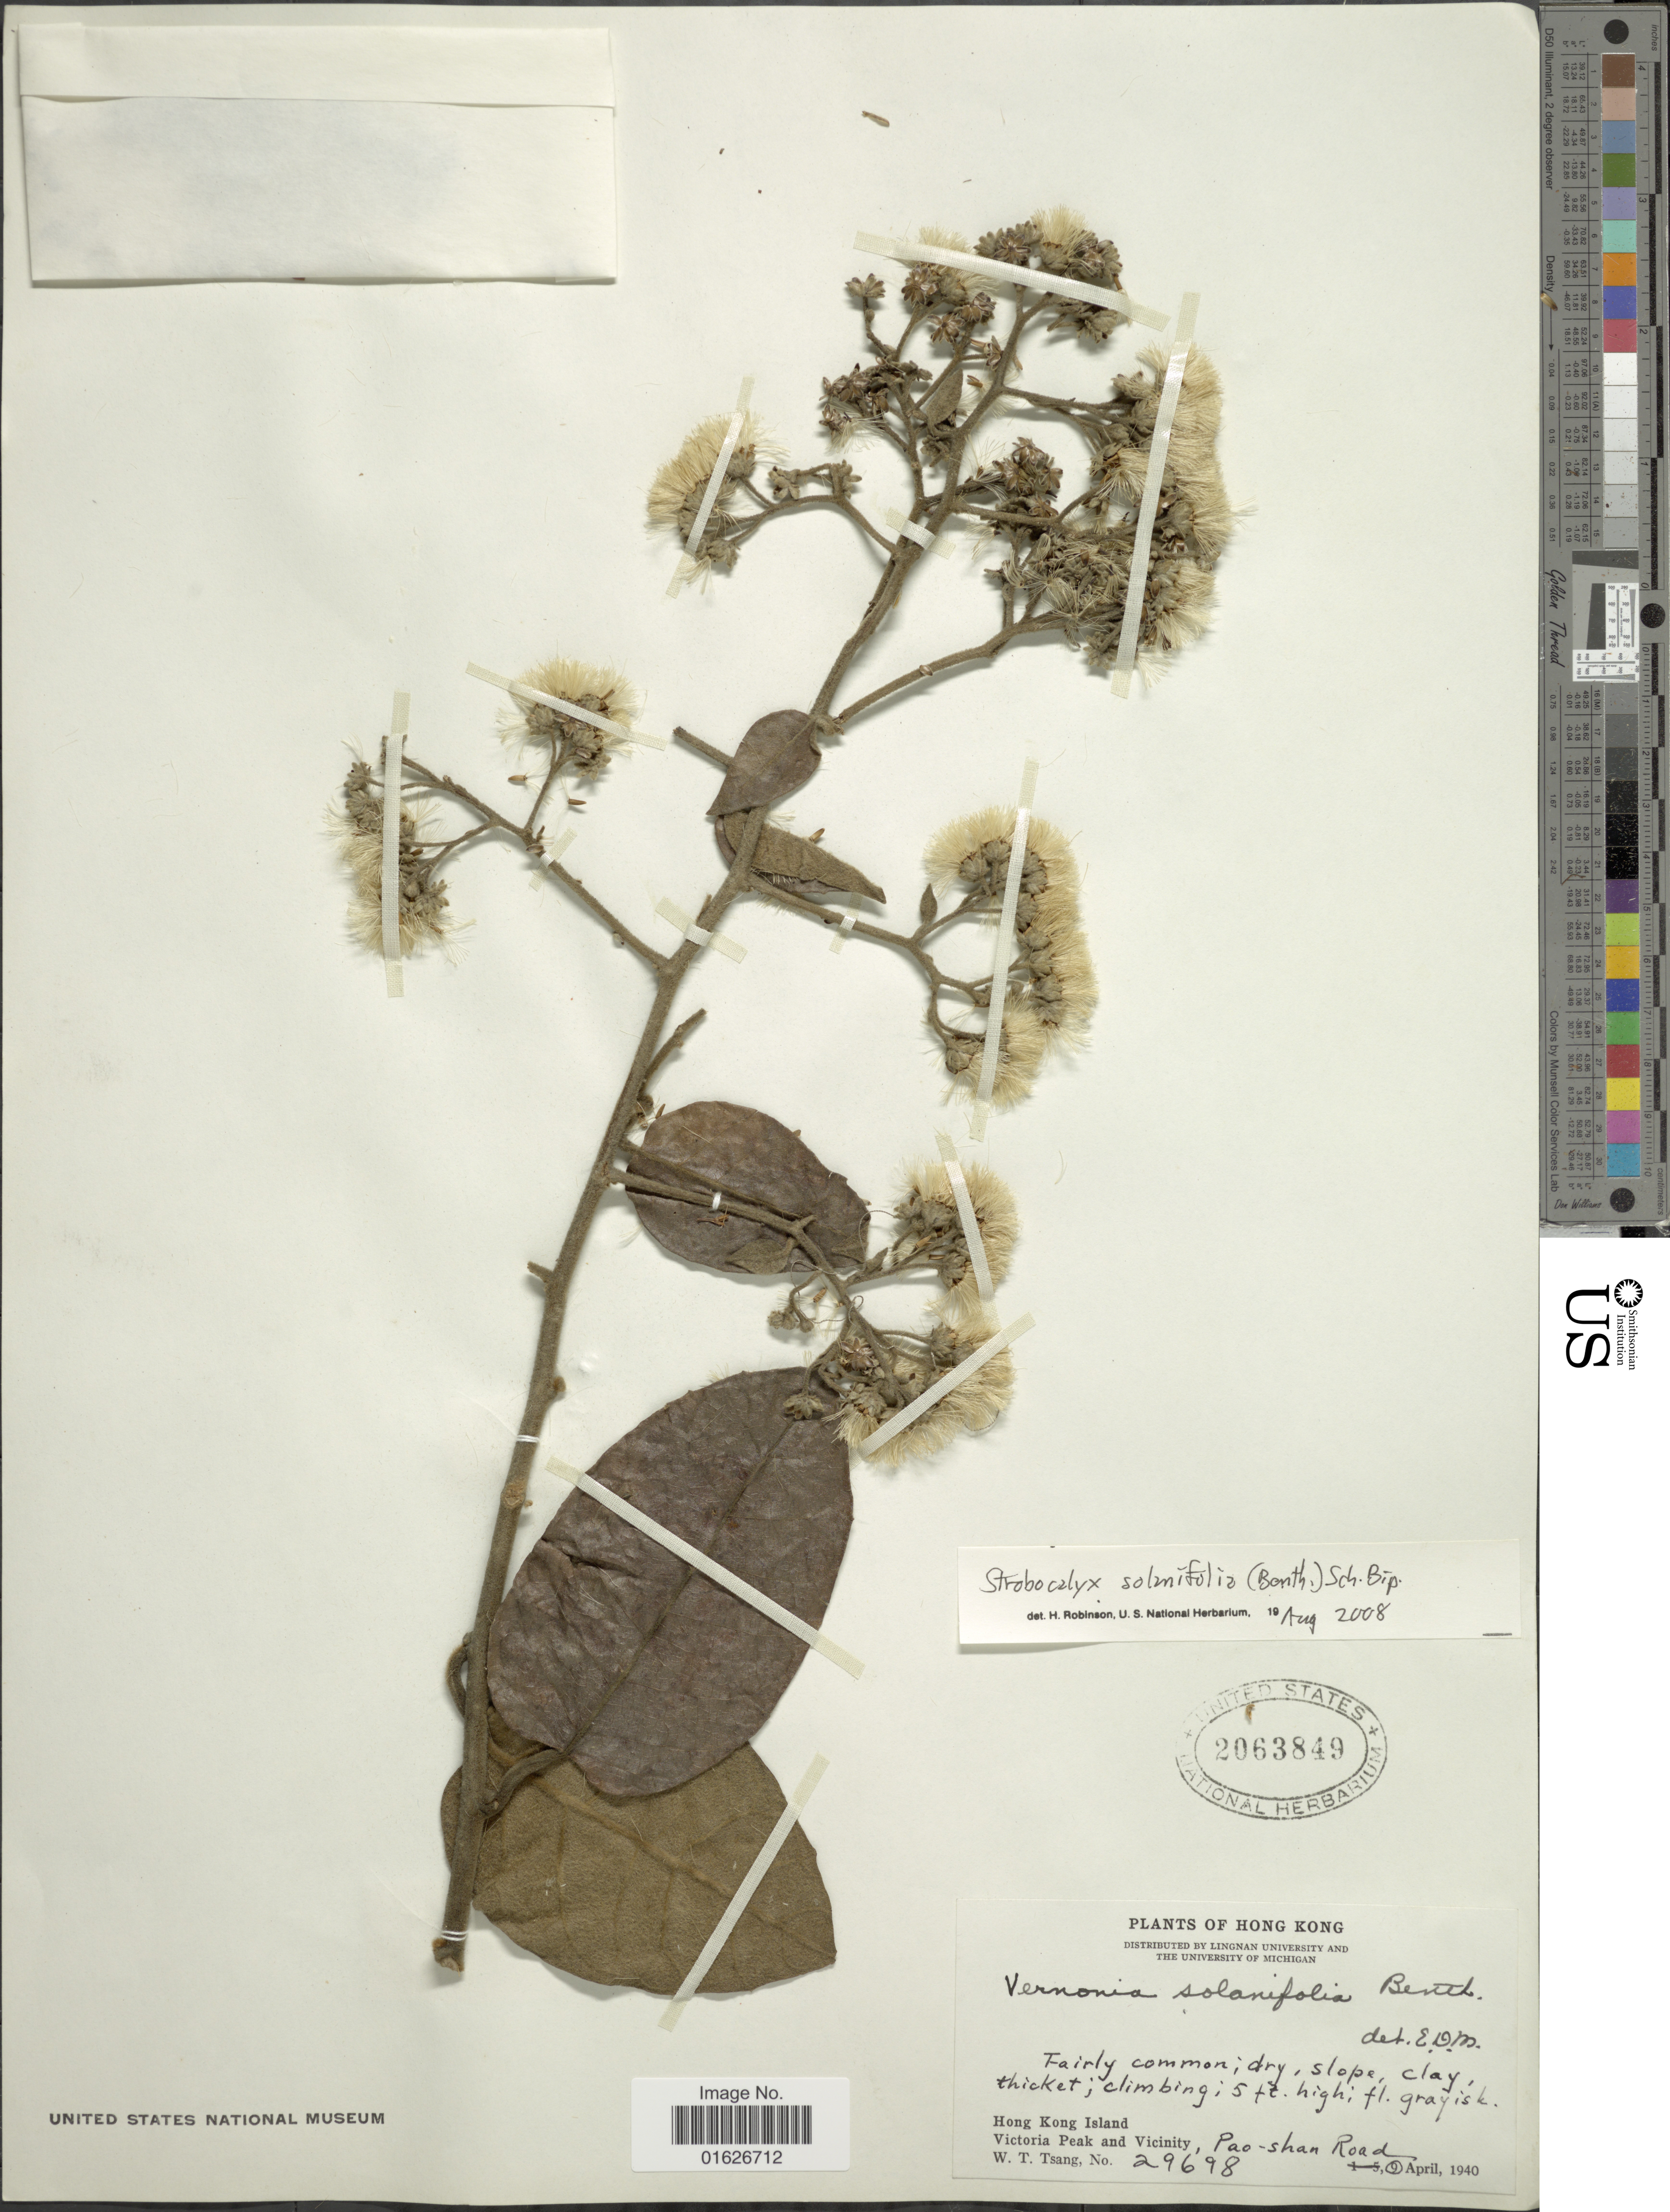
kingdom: Plantae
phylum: Tracheophyta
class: Magnoliopsida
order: Asterales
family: Asteraceae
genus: Strobocalyx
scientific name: Strobocalyx solanifolia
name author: (Benth.) Sch. Bip.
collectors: W. T. Tsang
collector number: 29698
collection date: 1940-04-09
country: China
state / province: Hong Kong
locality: Hong Kong Island, Victoria Peak and Vicinity, Pao - shan Road.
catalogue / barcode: US 2063849